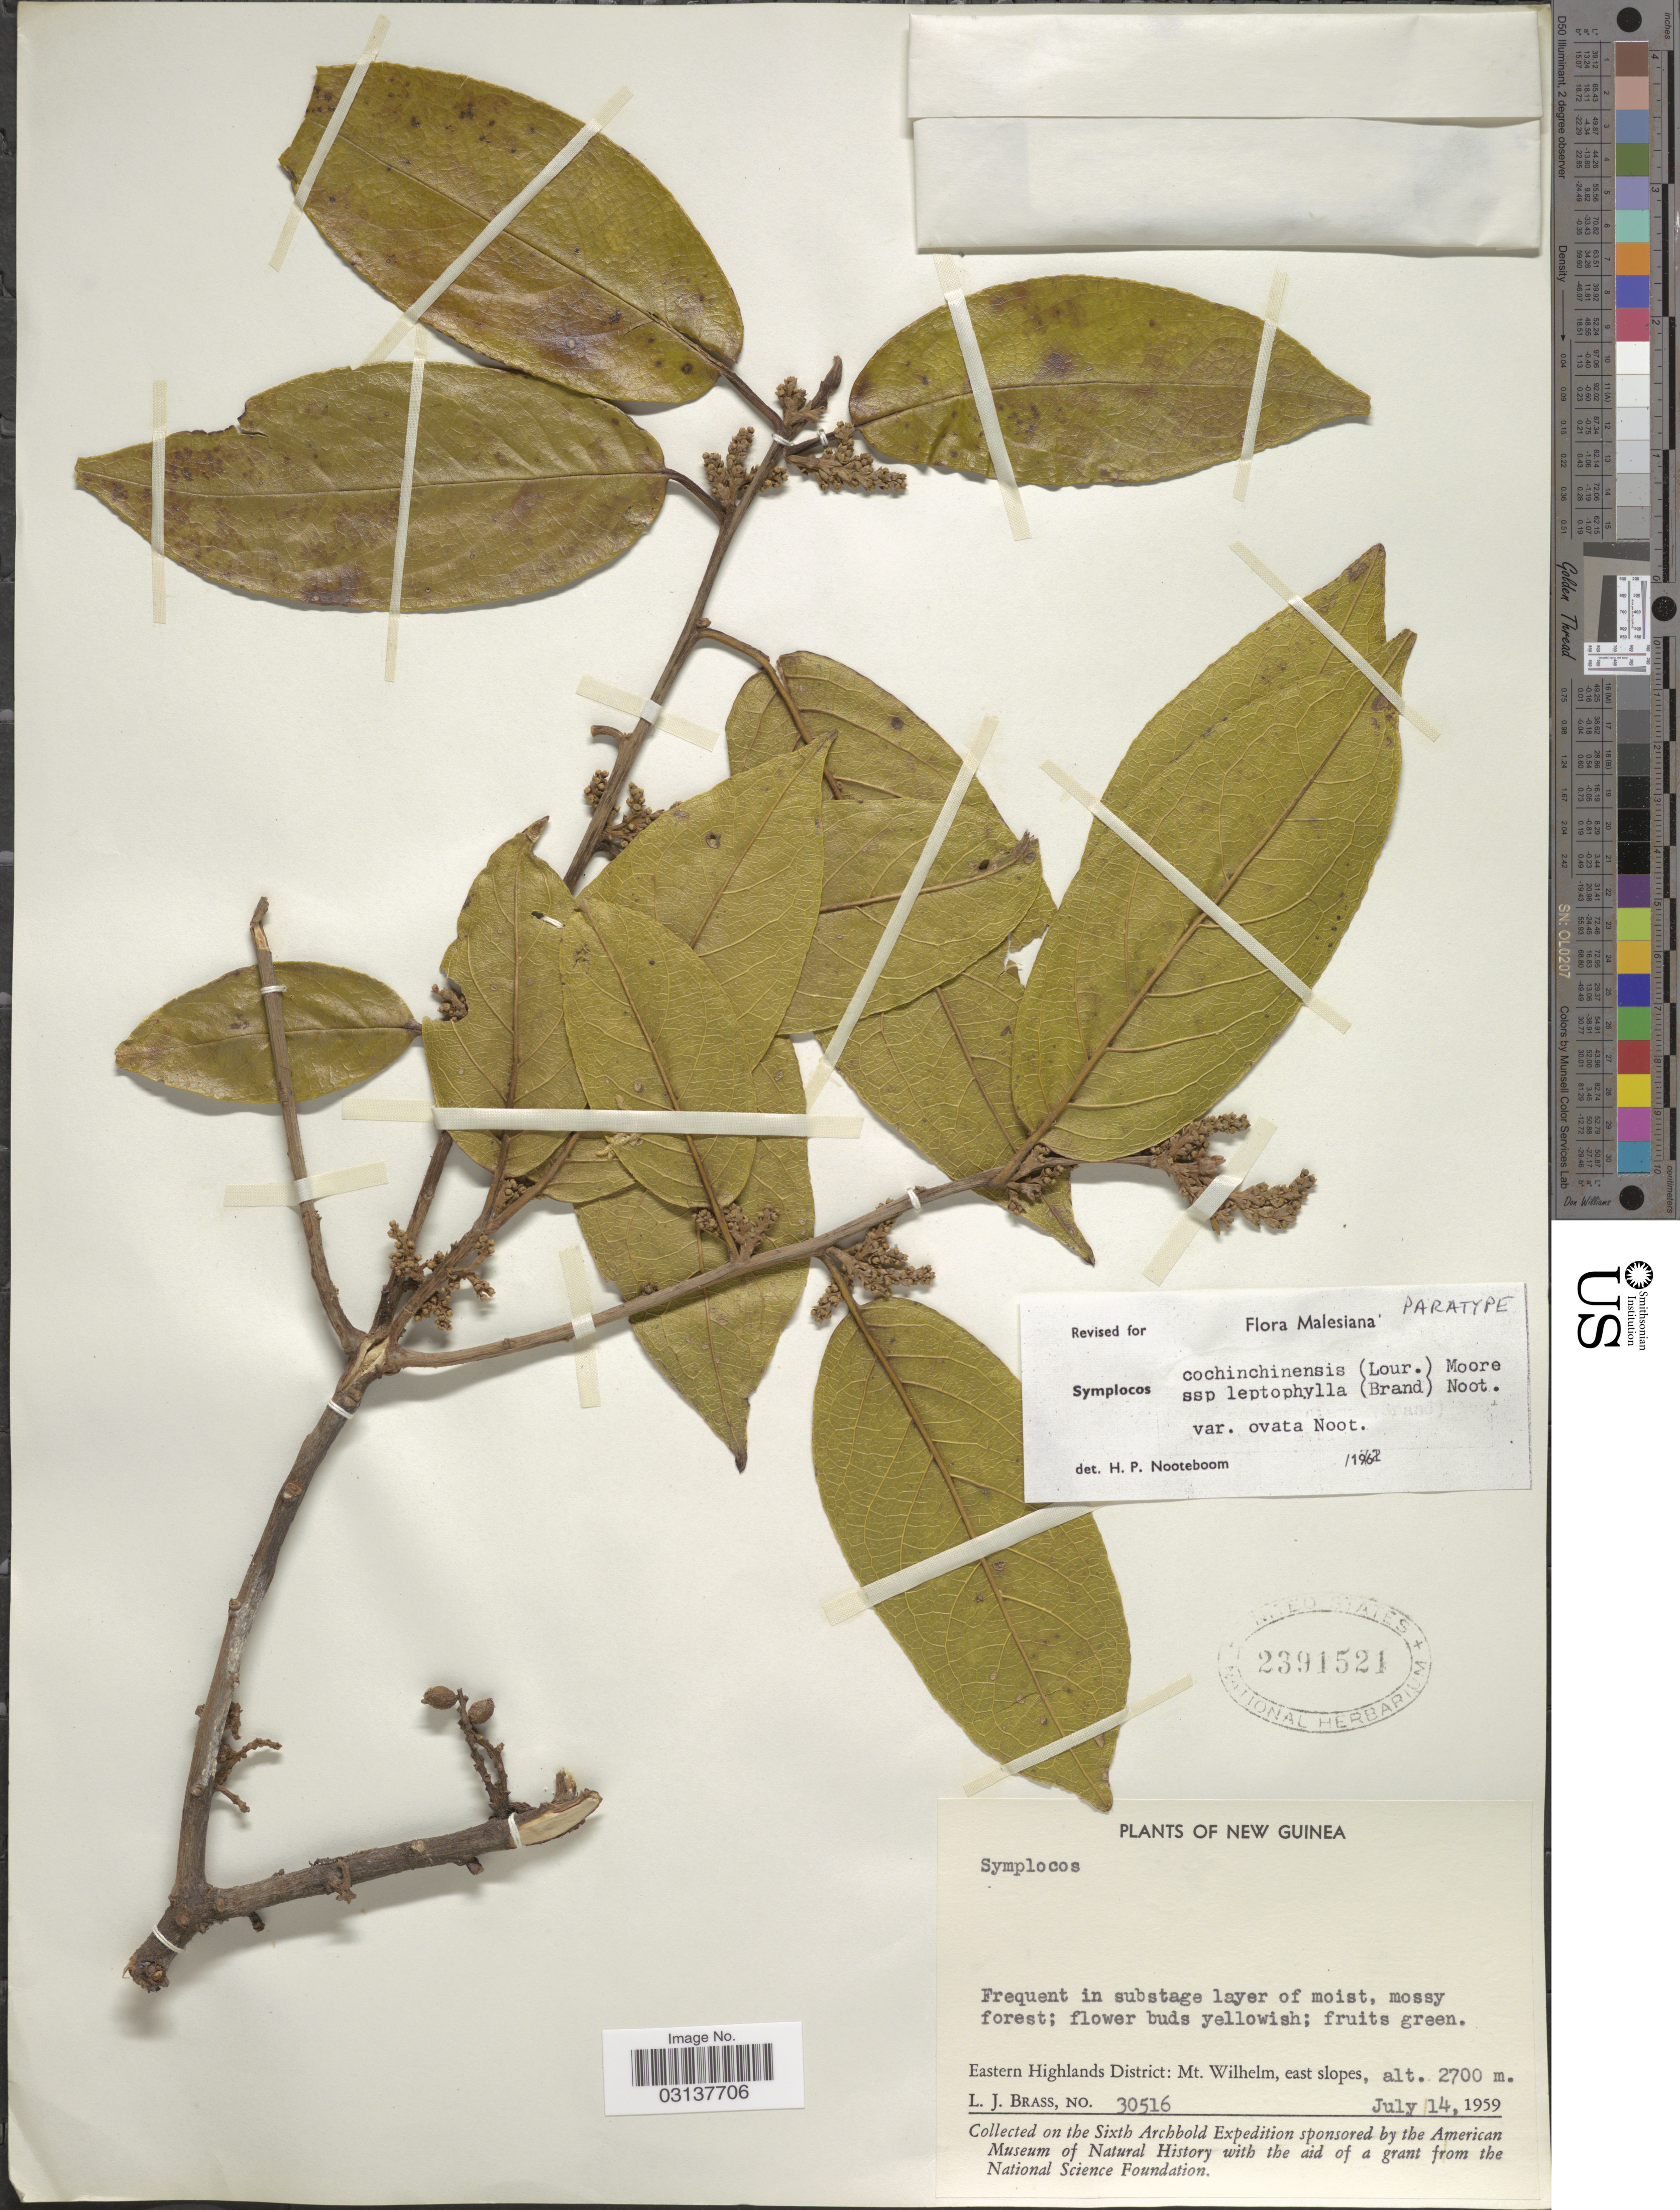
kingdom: Plantae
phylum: Tracheophyta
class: Magnoliopsida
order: Ericales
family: Symplocaceae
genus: Symplocos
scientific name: Symplocos cochinchinensis var. ovata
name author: Noot.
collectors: L. J. Brass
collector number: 30516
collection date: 1959-07-14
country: Papua New Guinea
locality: New Guinea, Eastern Highlands District: Mt. Wilhelm, east slopes.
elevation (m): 2700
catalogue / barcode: US 2381521